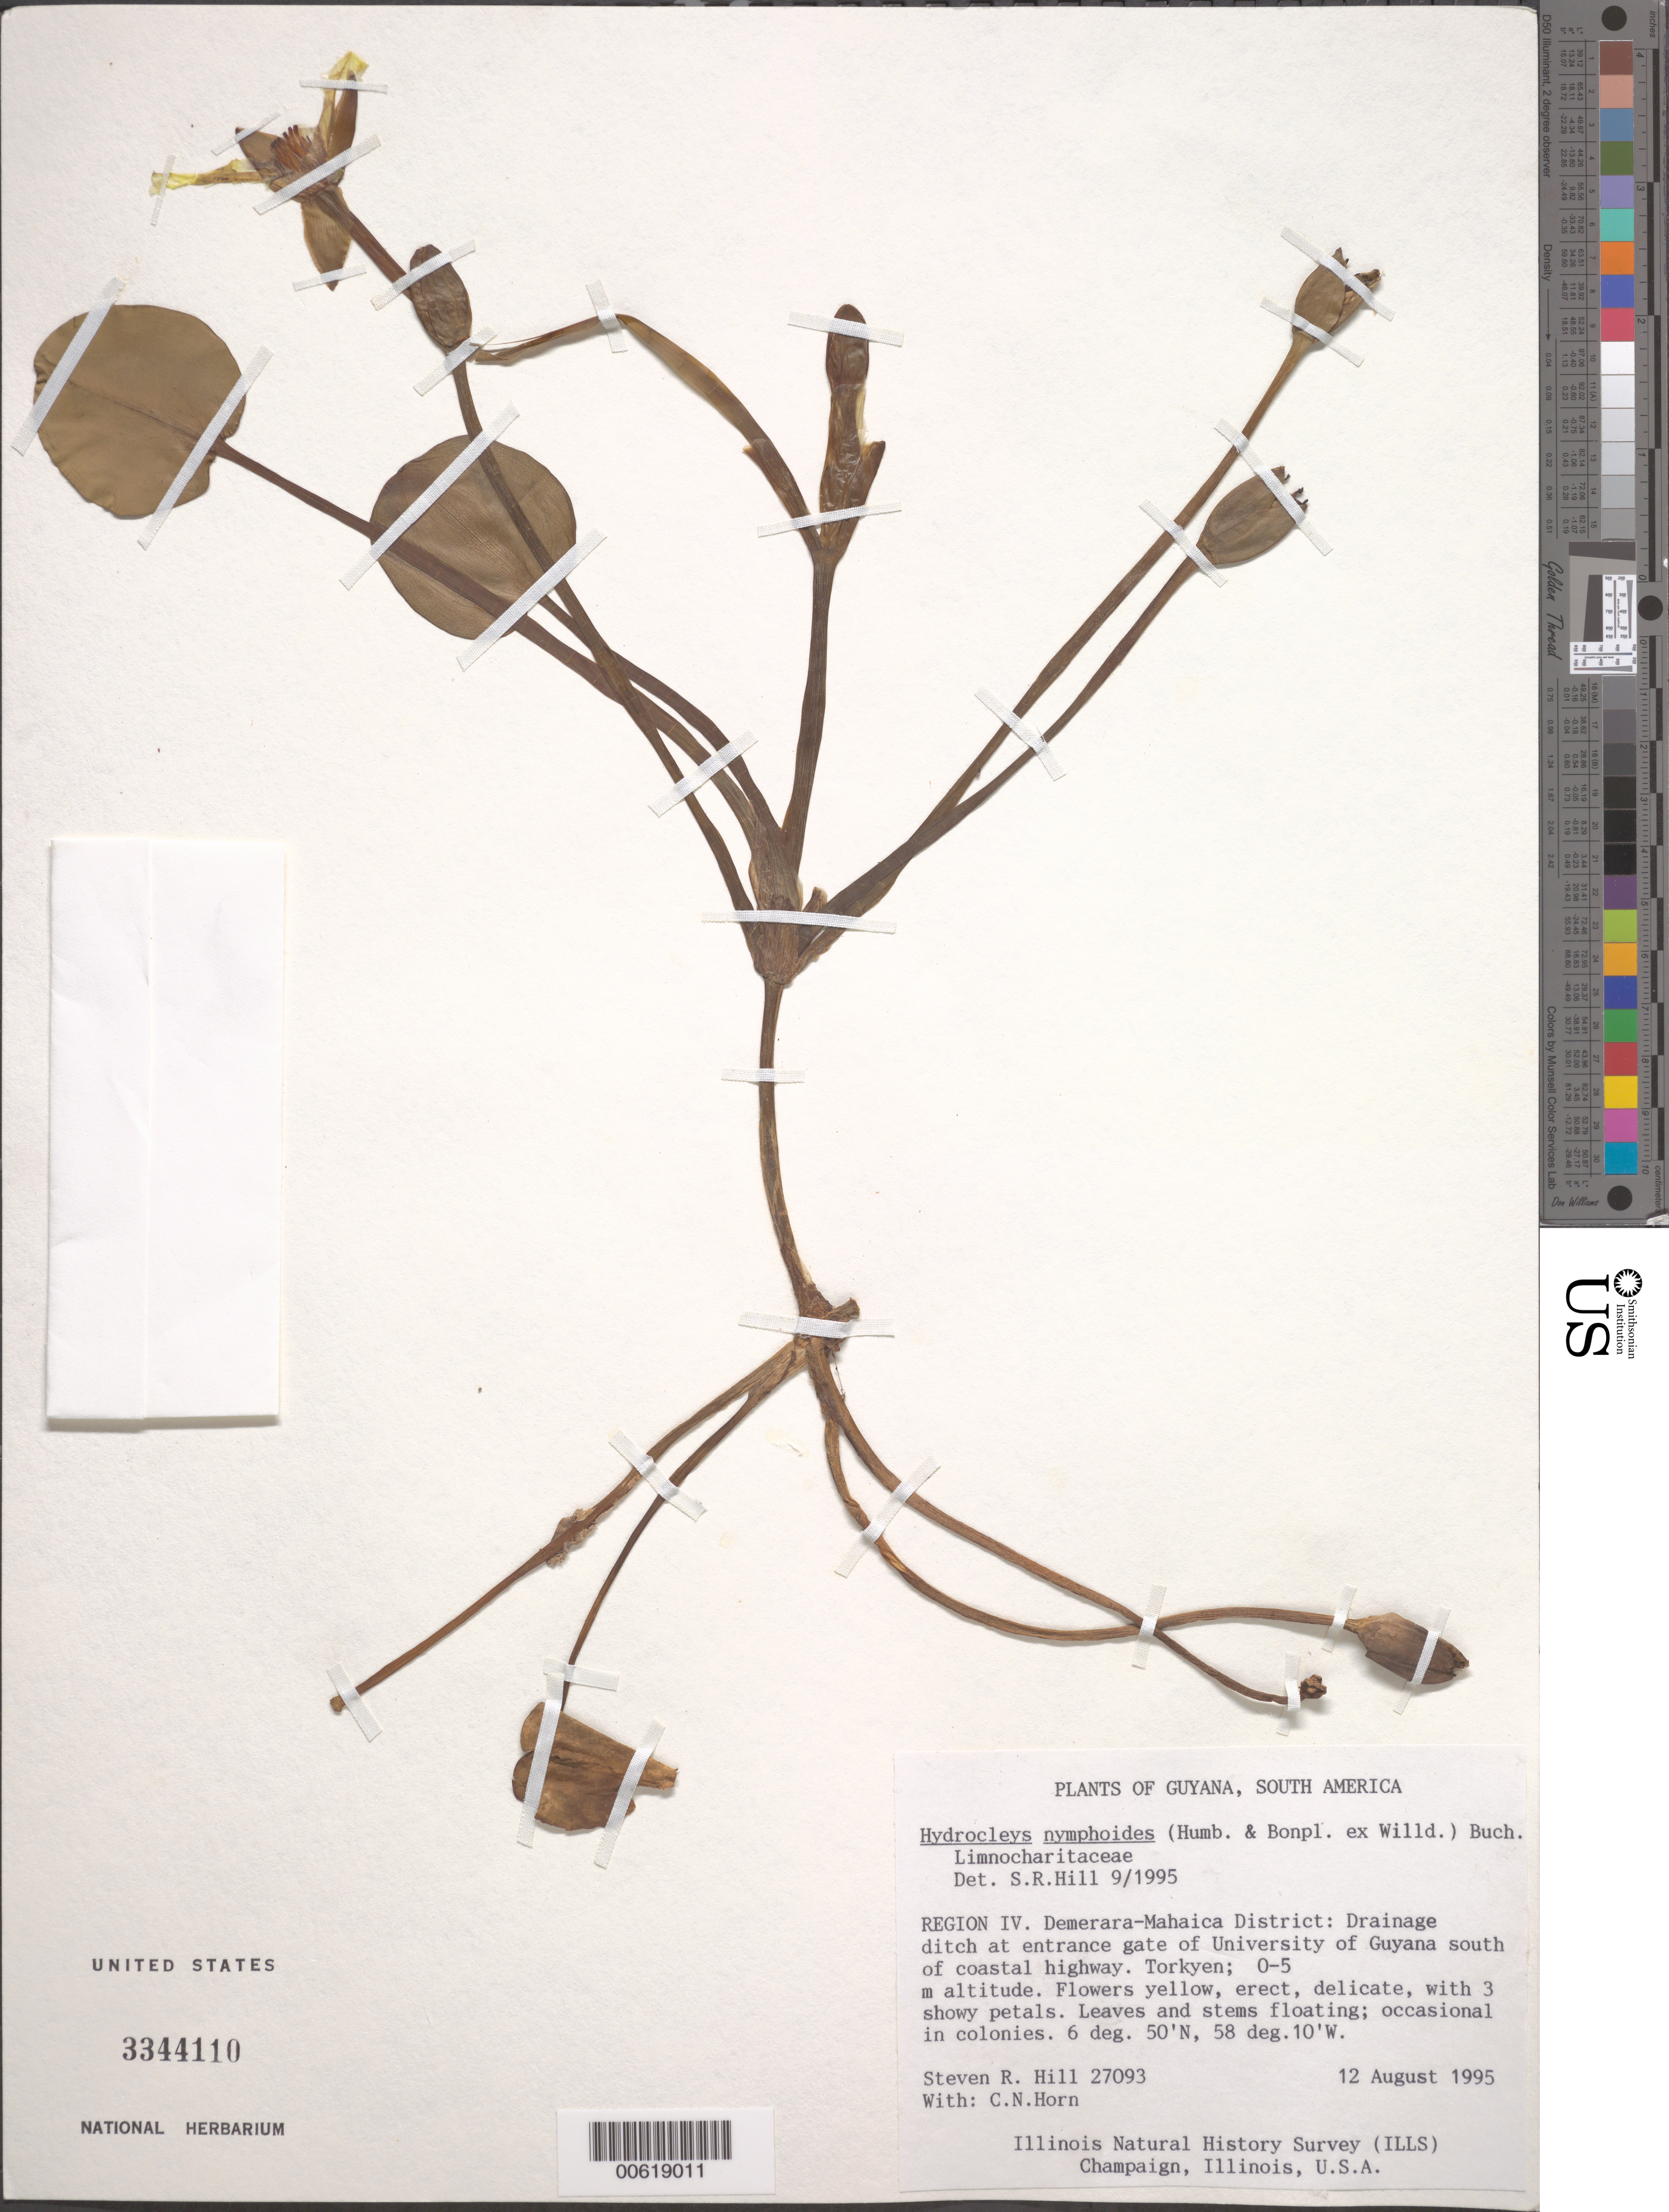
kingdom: Plantae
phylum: Tracheophyta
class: Liliopsida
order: Alismatales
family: Alismataceae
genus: Hydrocleys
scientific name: Hydrocleys nymphoides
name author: (Humb. & Bonpl. ex Willd.) Buchenau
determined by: Hill, Steven R.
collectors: S. R. Hill & C. N. Horn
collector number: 27093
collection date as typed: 12-Aug-95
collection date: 1995-08-12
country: Guyana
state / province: Demerara-Mahaica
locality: Turkeyen, at entrance gate to University of Guyana, S of coastal highway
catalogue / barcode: US 3344110